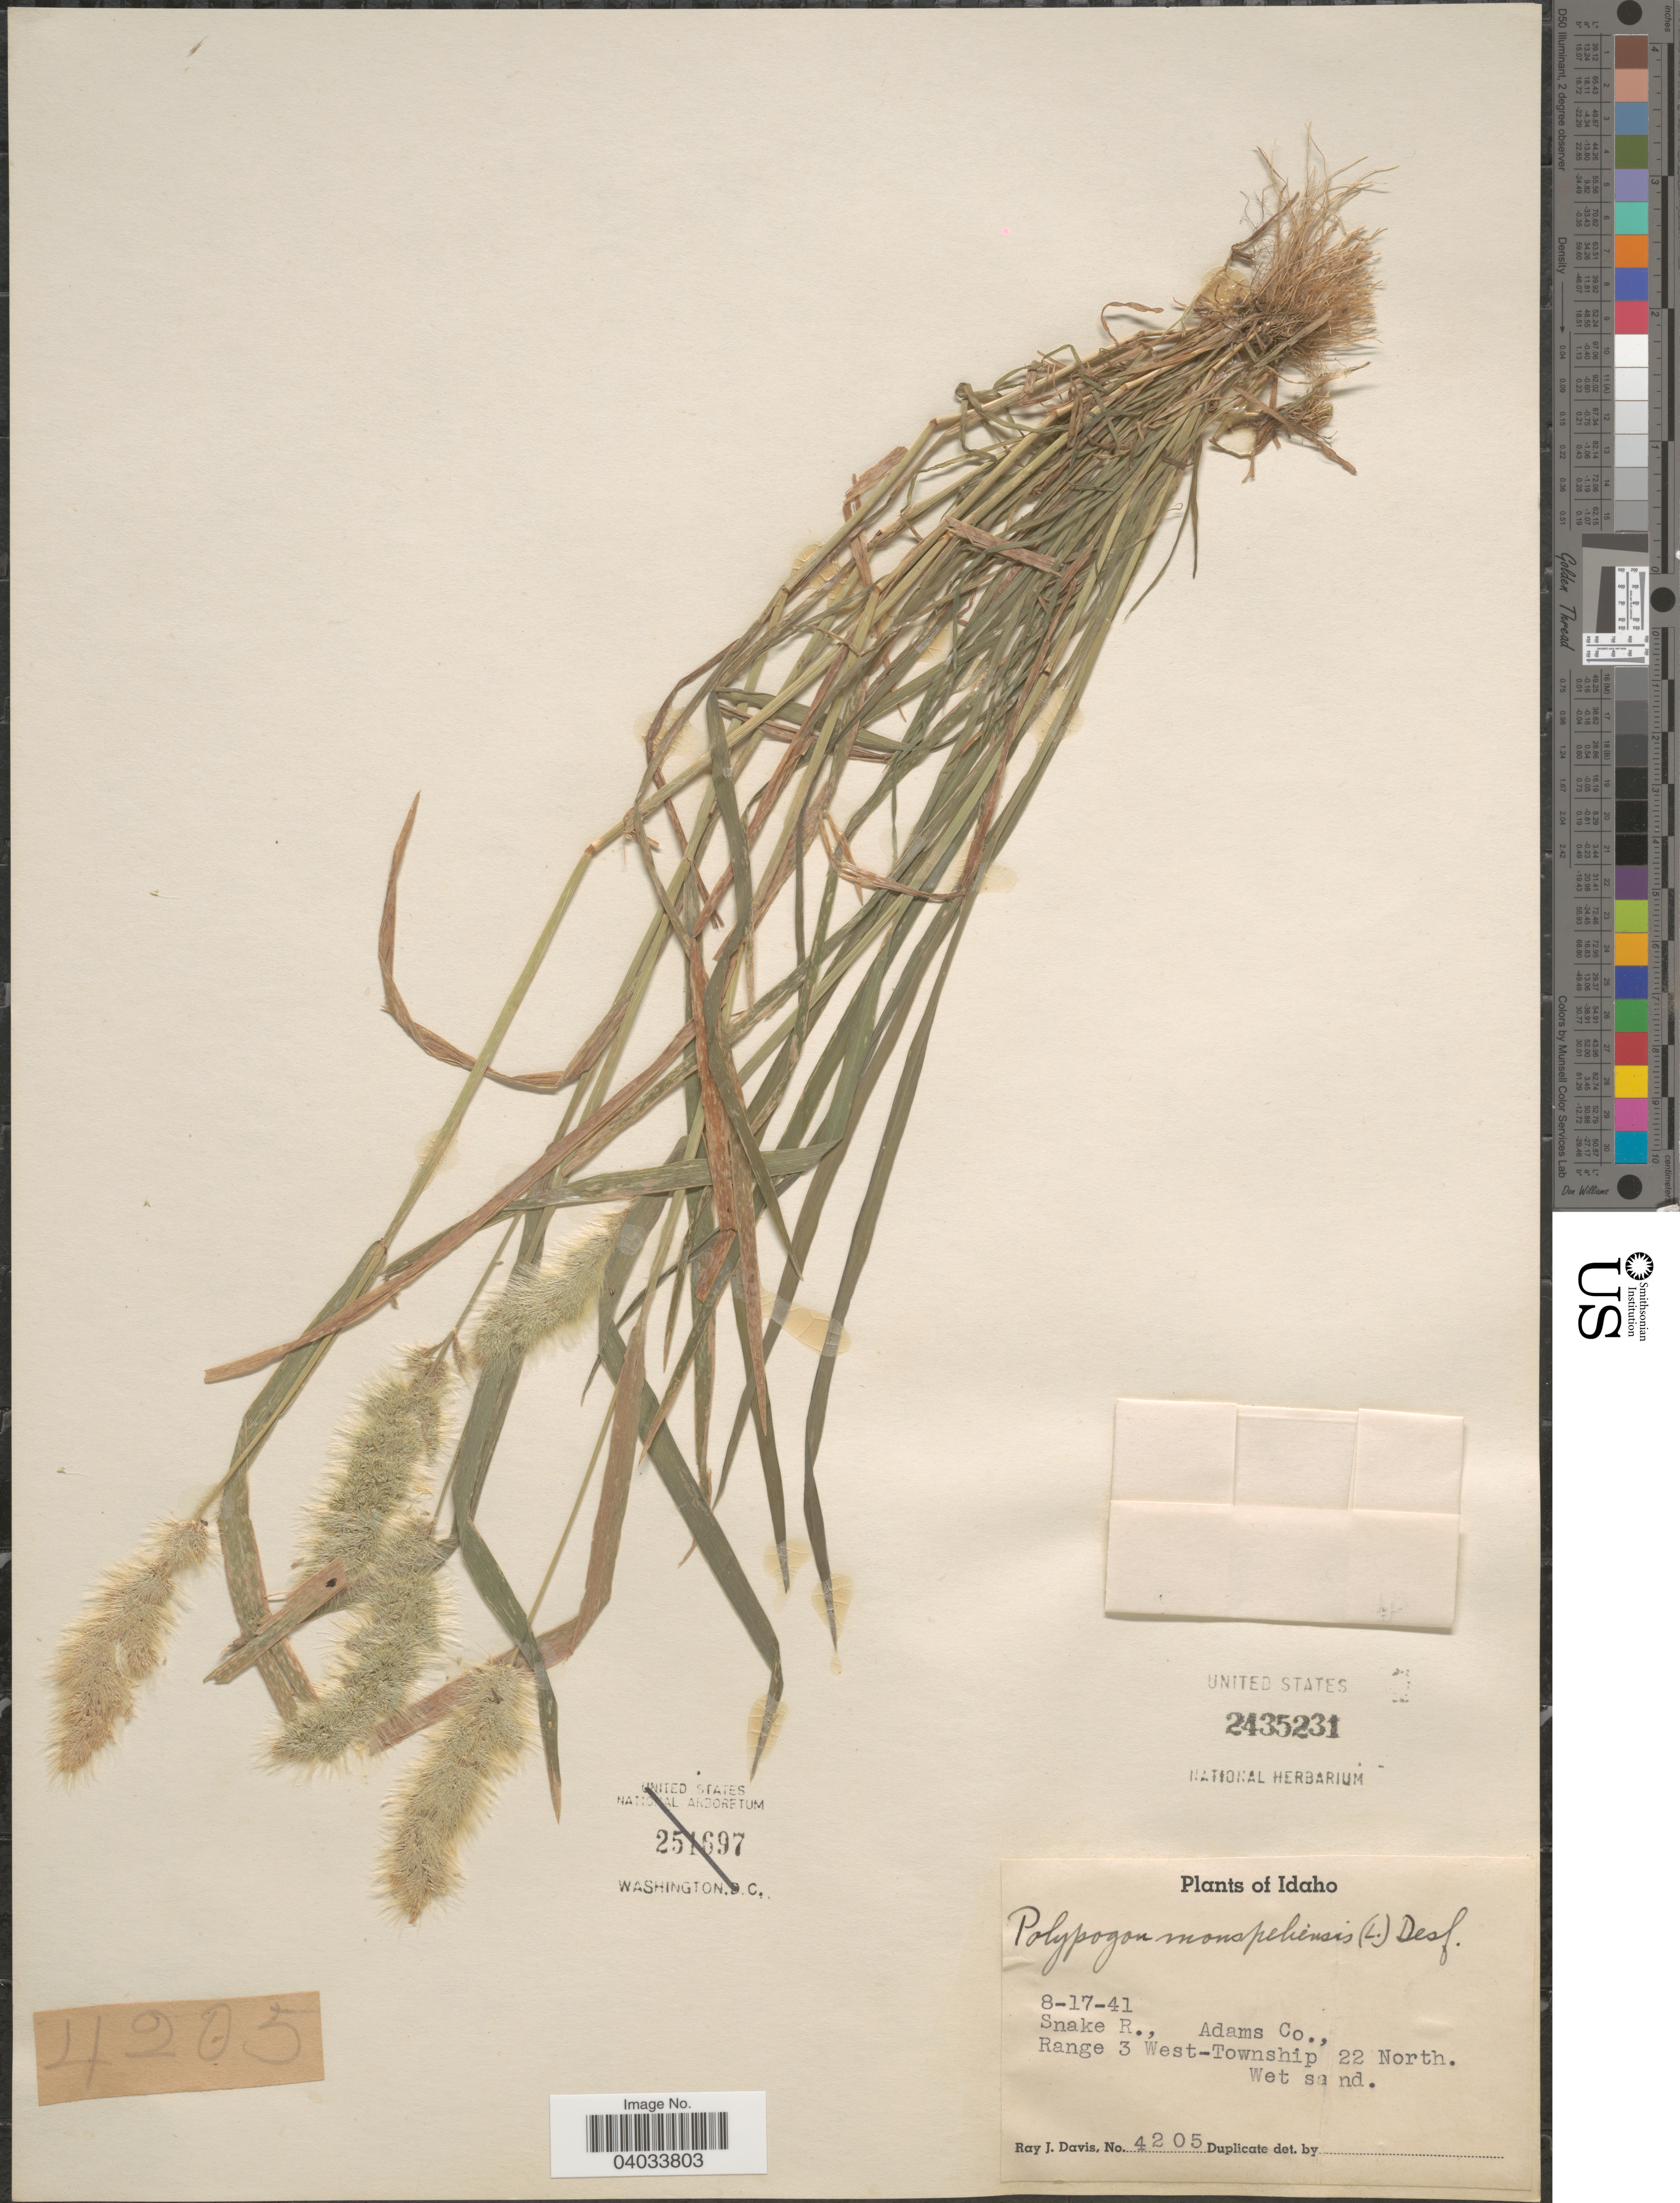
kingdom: Plantae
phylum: Tracheophyta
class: Liliopsida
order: Poales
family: Poaceae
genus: Polypogon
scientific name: Polypogon monspeliensis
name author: (L.) Desf.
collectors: R. Davis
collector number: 4205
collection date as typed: Transcribed d/m/y: 17/8/41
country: United States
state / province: Idaho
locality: Snake R., Adams Co., Range 3 West-Township 22 North.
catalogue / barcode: US 2435231